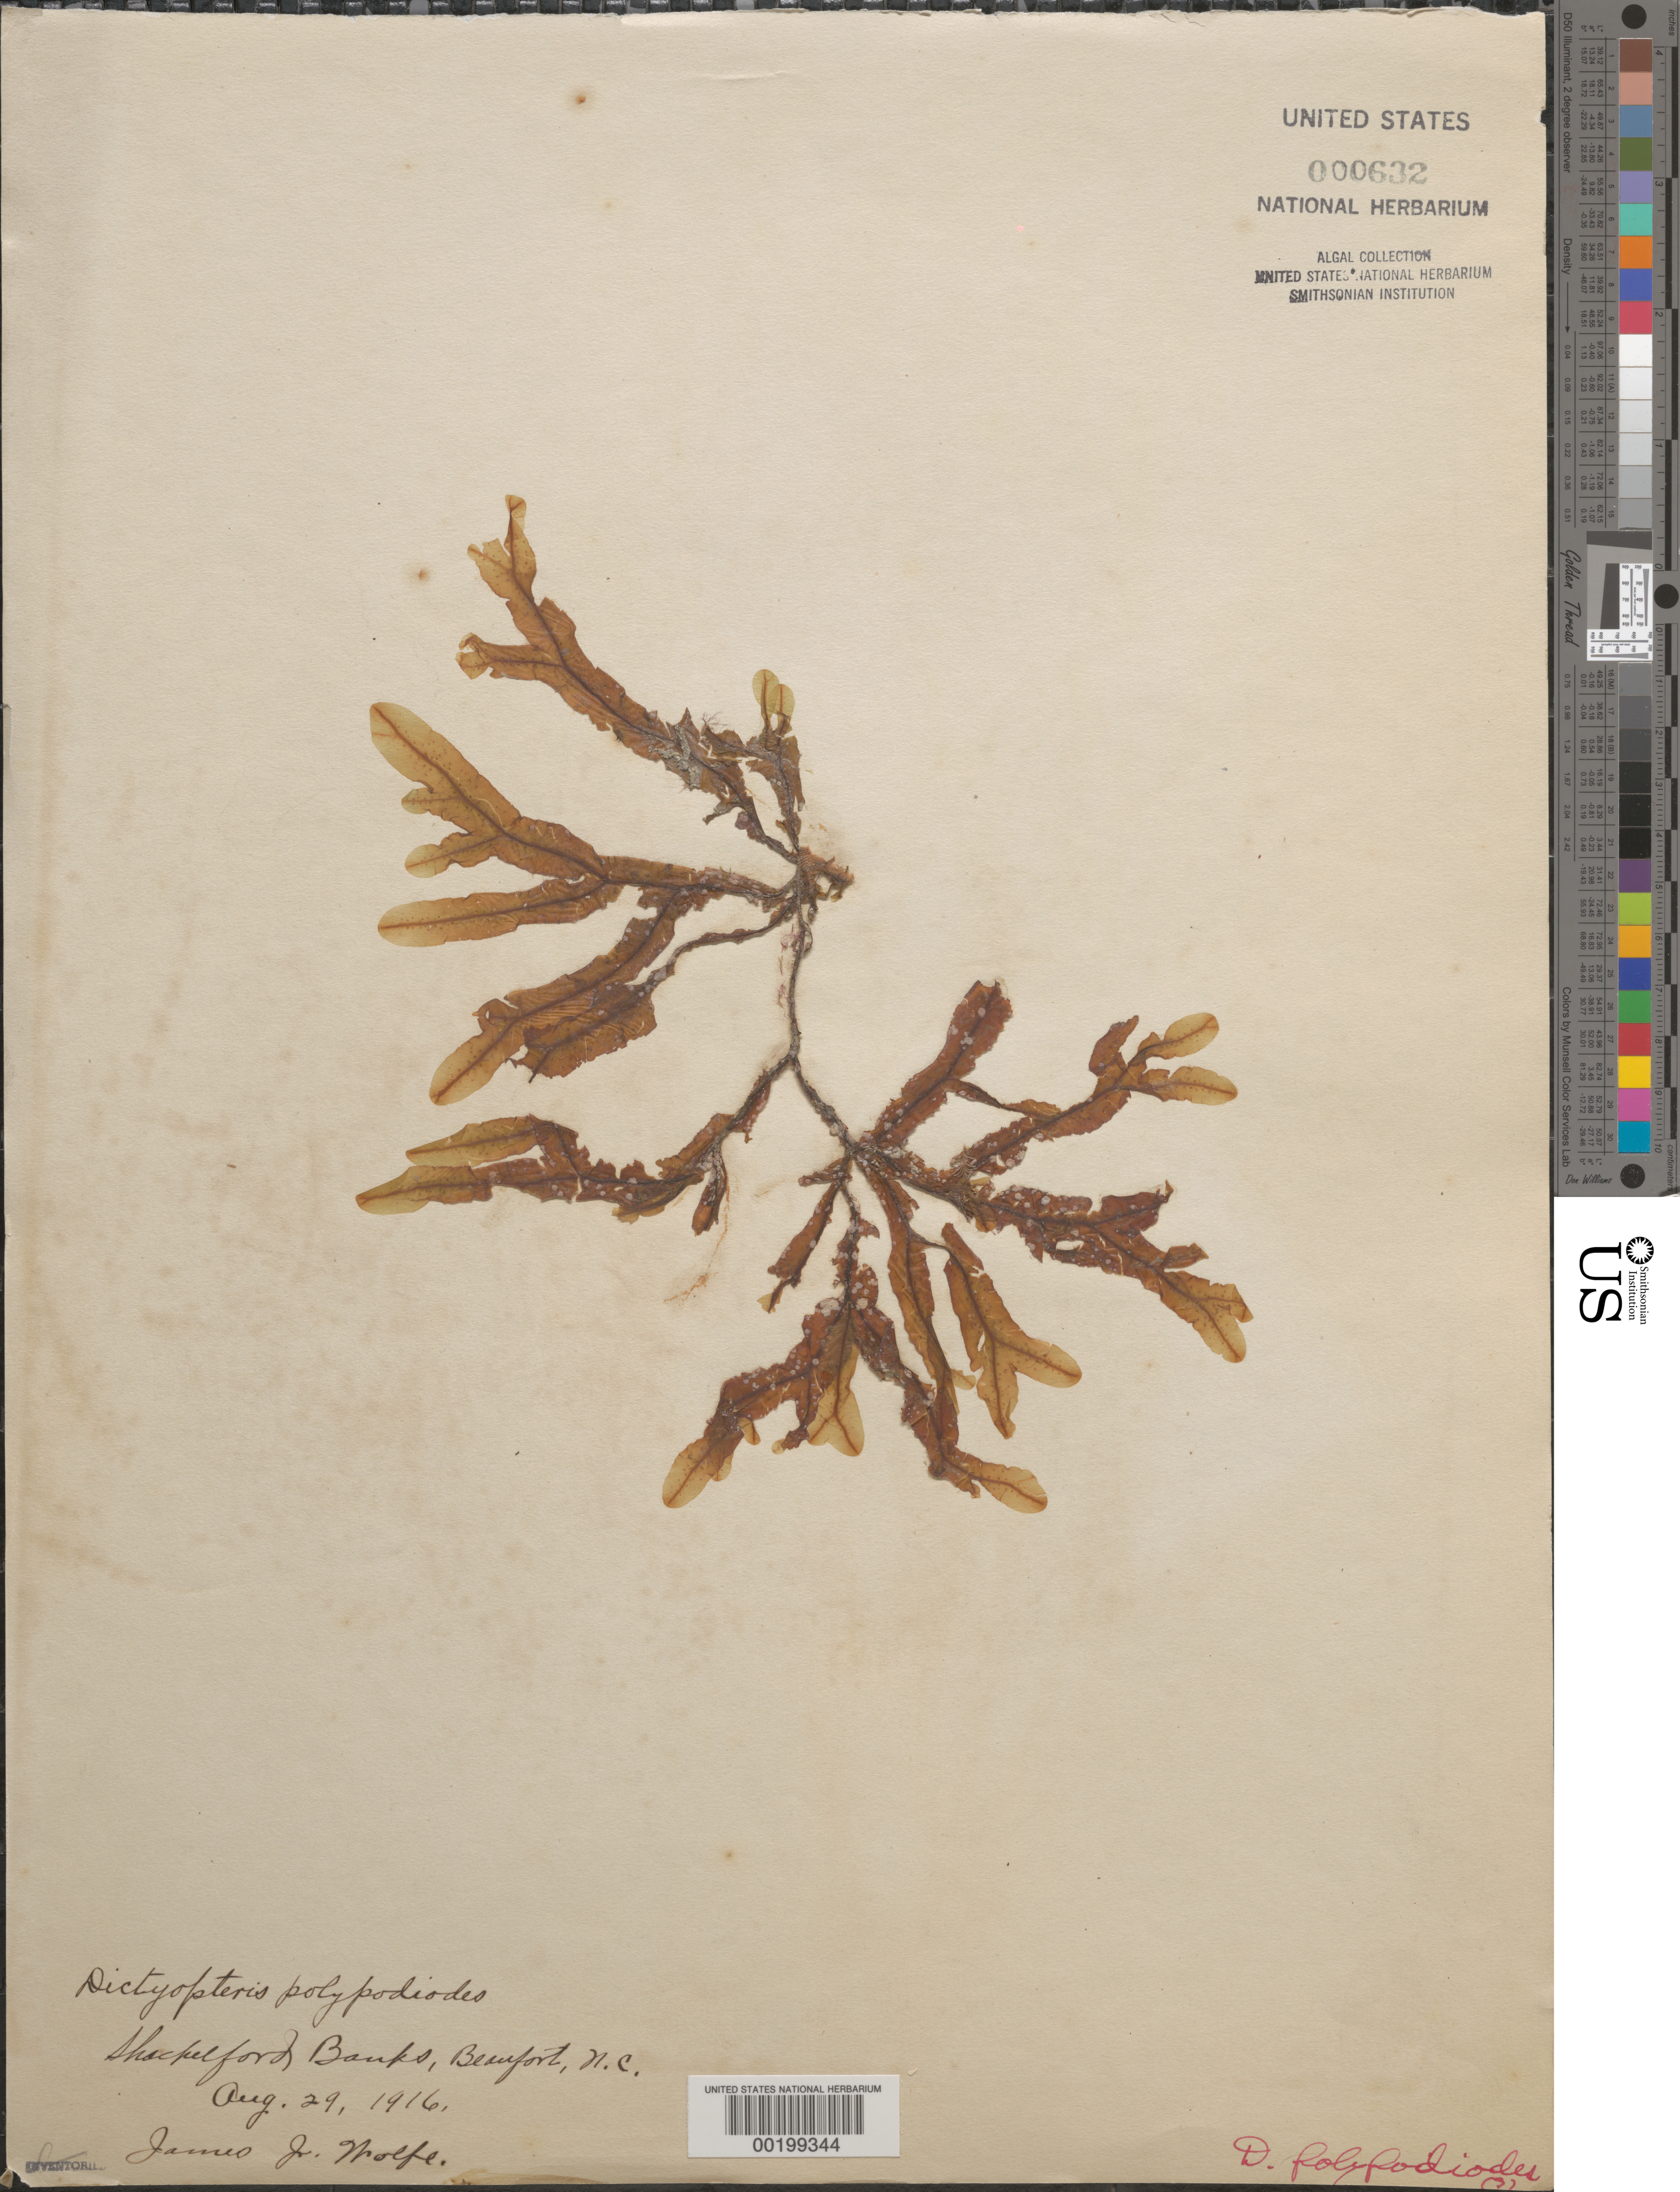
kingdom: Chromista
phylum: Ochrophyta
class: Phaeophyceae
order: Dictyotales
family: Dictyotaceae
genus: Dictyopteris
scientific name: Dictyopteris polypodioides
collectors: J. Wolfe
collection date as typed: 29 Aug 1916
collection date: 1916-08-29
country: United States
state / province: North Carolina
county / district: Carteret County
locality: Beaufort, Shackelford Banks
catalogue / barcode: US 632